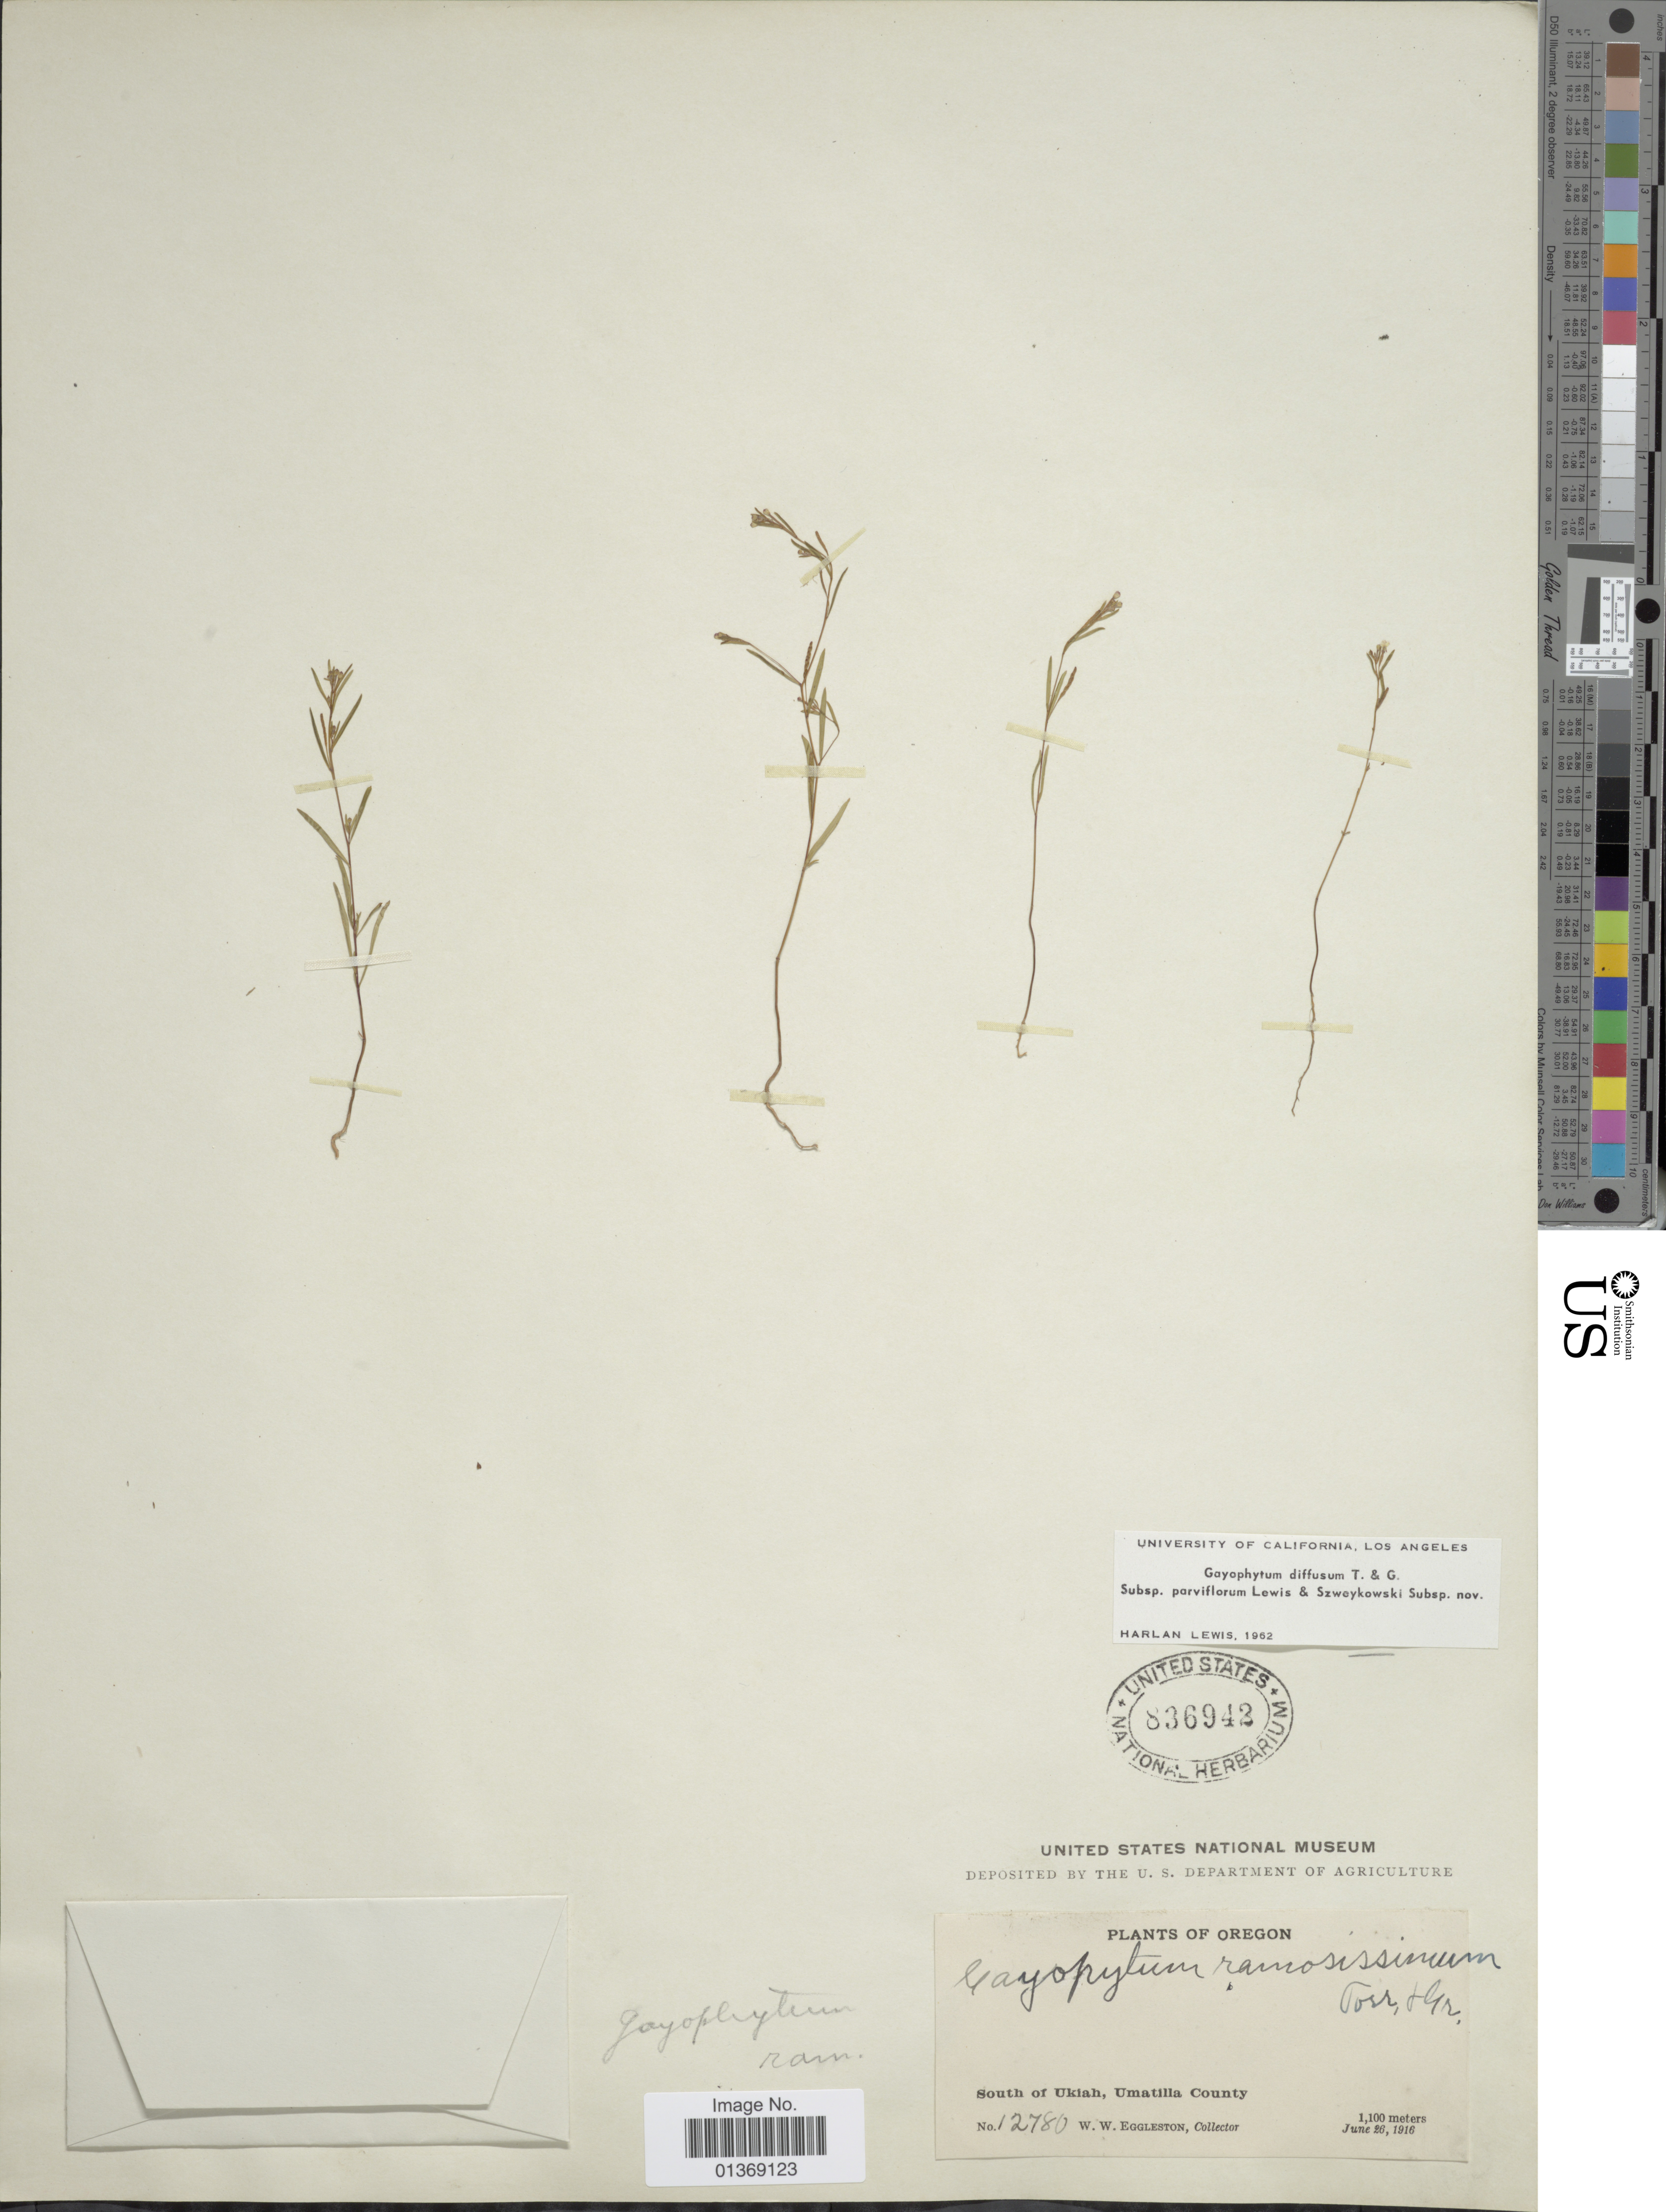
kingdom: Plantae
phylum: Tracheophyta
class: Magnoliopsida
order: Myrtales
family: Onagraceae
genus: Gayophytum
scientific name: Gayophytum diffusum subsp. parviflorum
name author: F. H. Lewis & Szweyk.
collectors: W. W. Eggleston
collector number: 12780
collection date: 1916-06-26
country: United States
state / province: Oregon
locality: South of Ukiah, Umatilla County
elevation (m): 1100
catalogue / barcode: US 836942